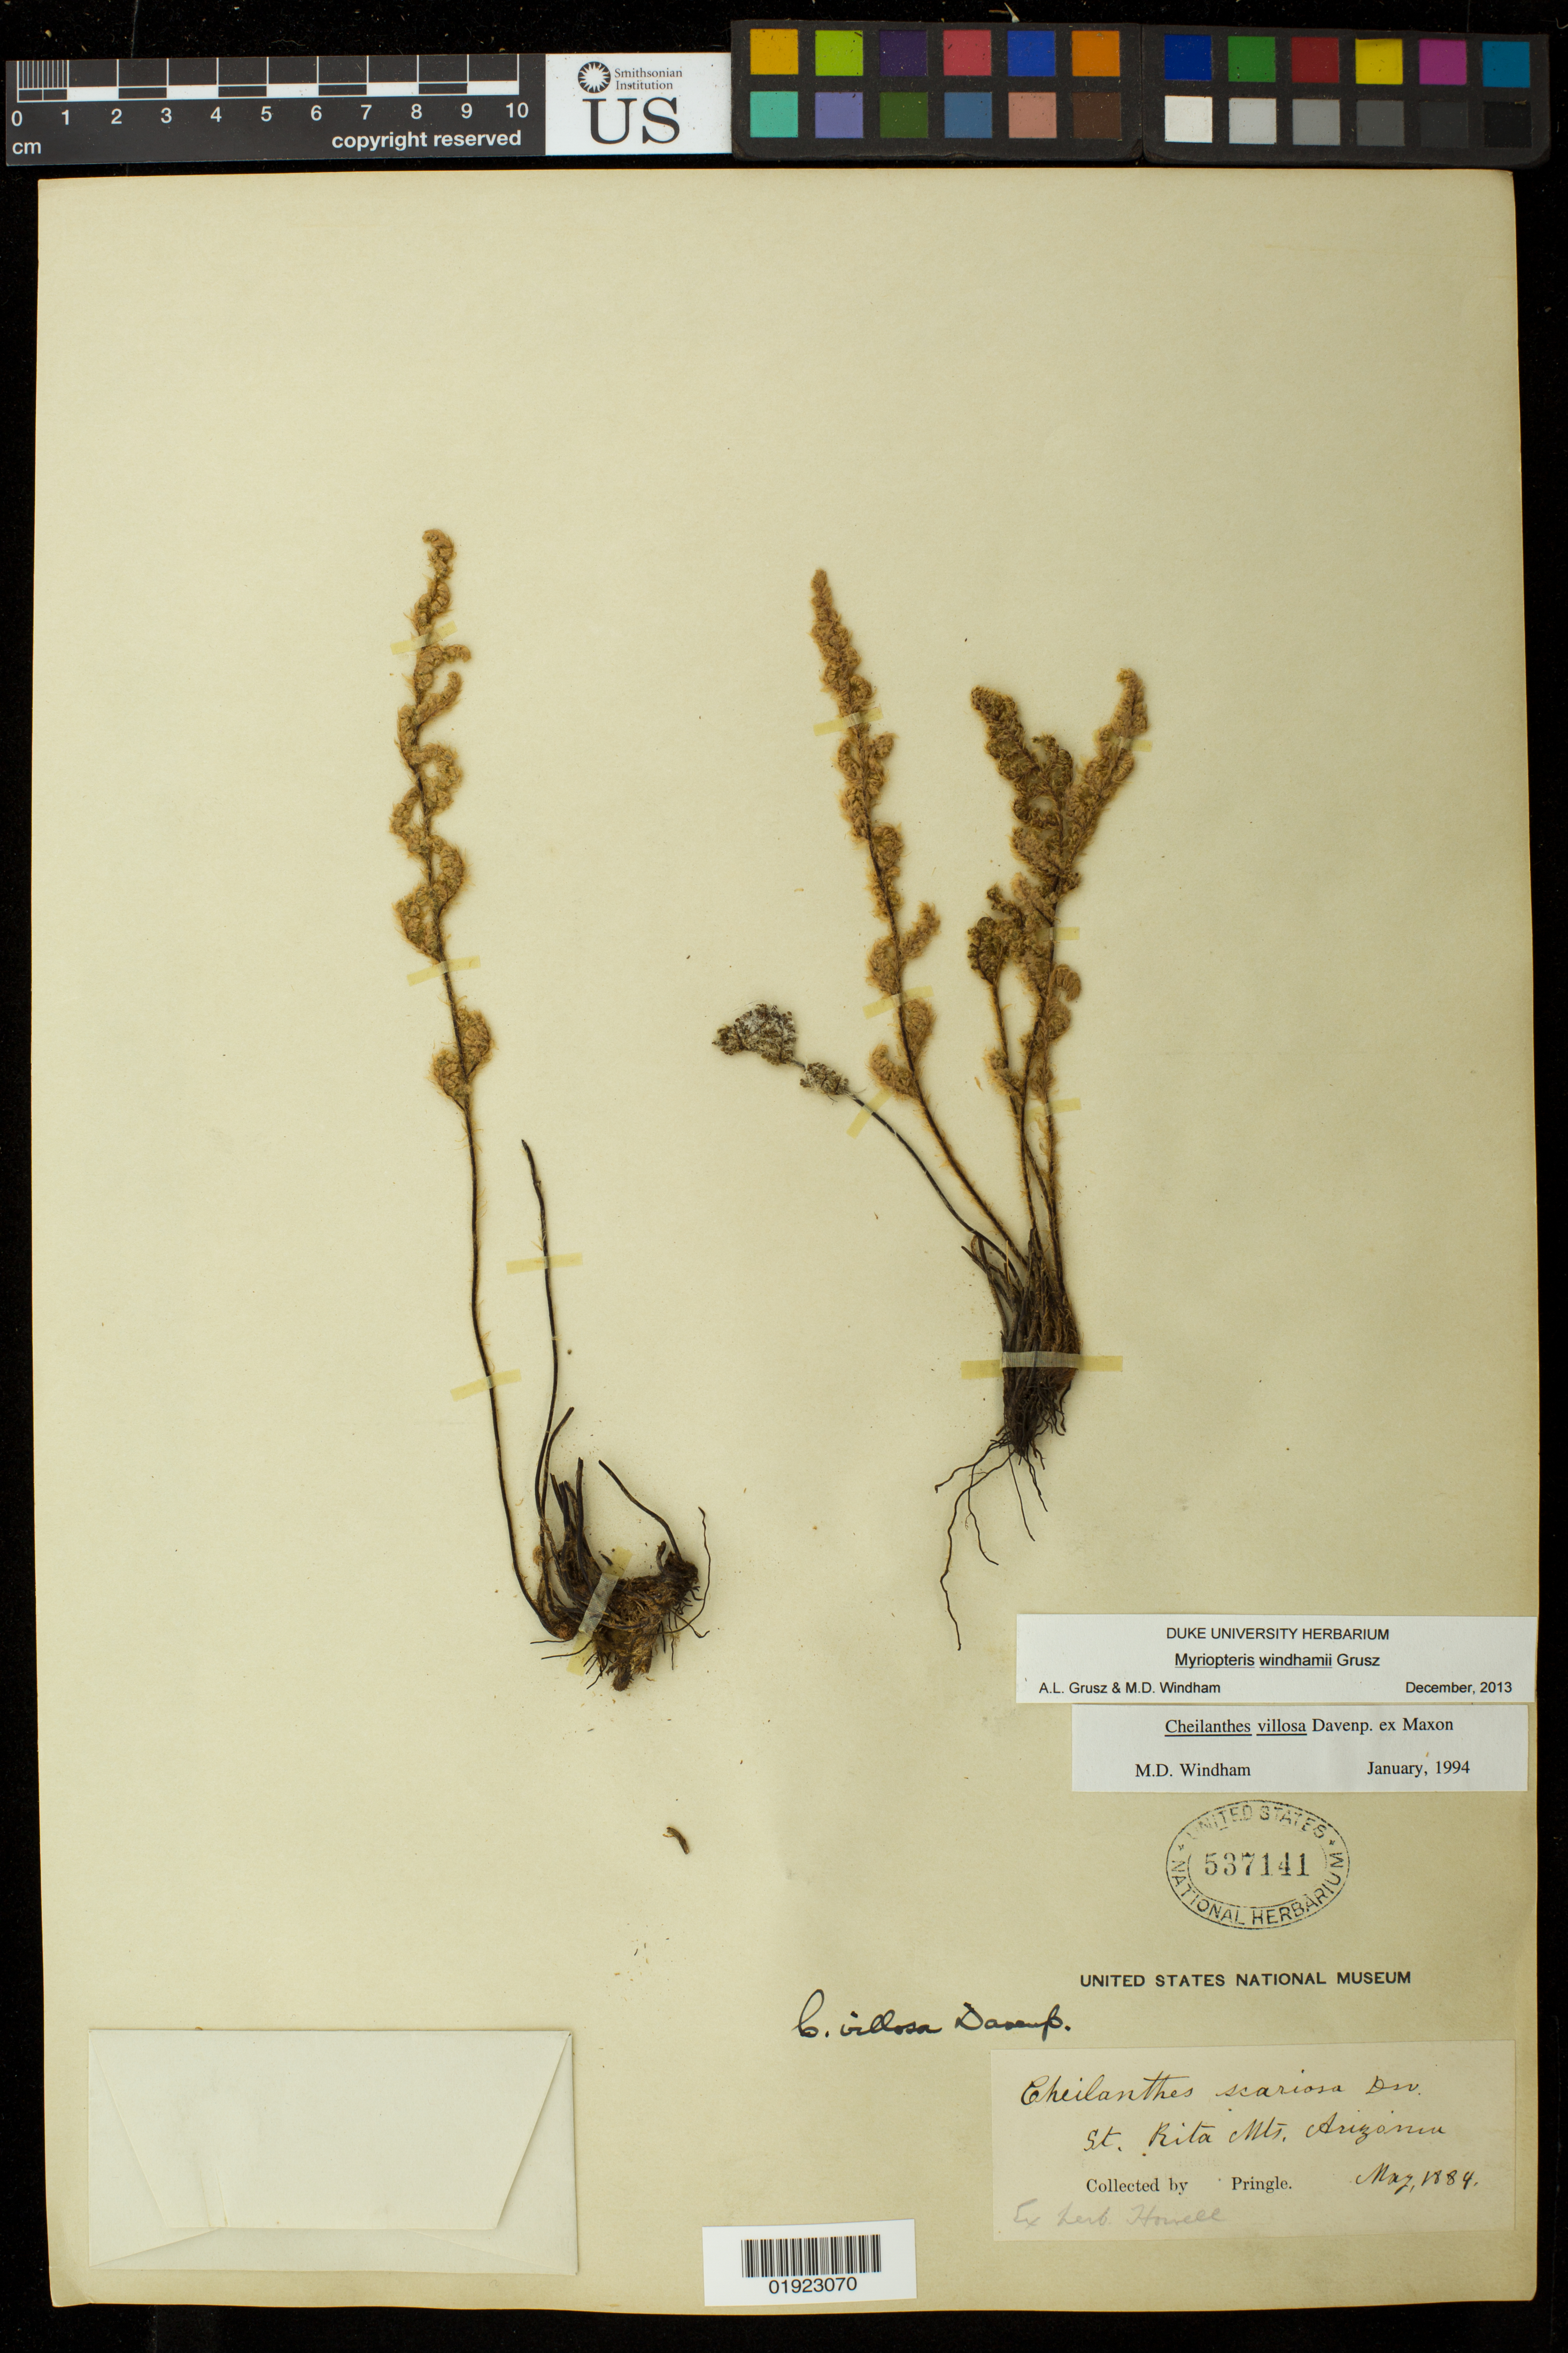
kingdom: Plantae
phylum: Tracheophyta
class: Polypodiopsida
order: Polypodiales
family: Pteridaceae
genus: Myriopteris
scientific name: Myriopteris windhamii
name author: Grusz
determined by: Grusz, A. L.; Windham, M. D.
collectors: -- Pringle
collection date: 1884-05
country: United States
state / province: Arizona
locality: St. Rita Mts.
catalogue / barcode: US 537141